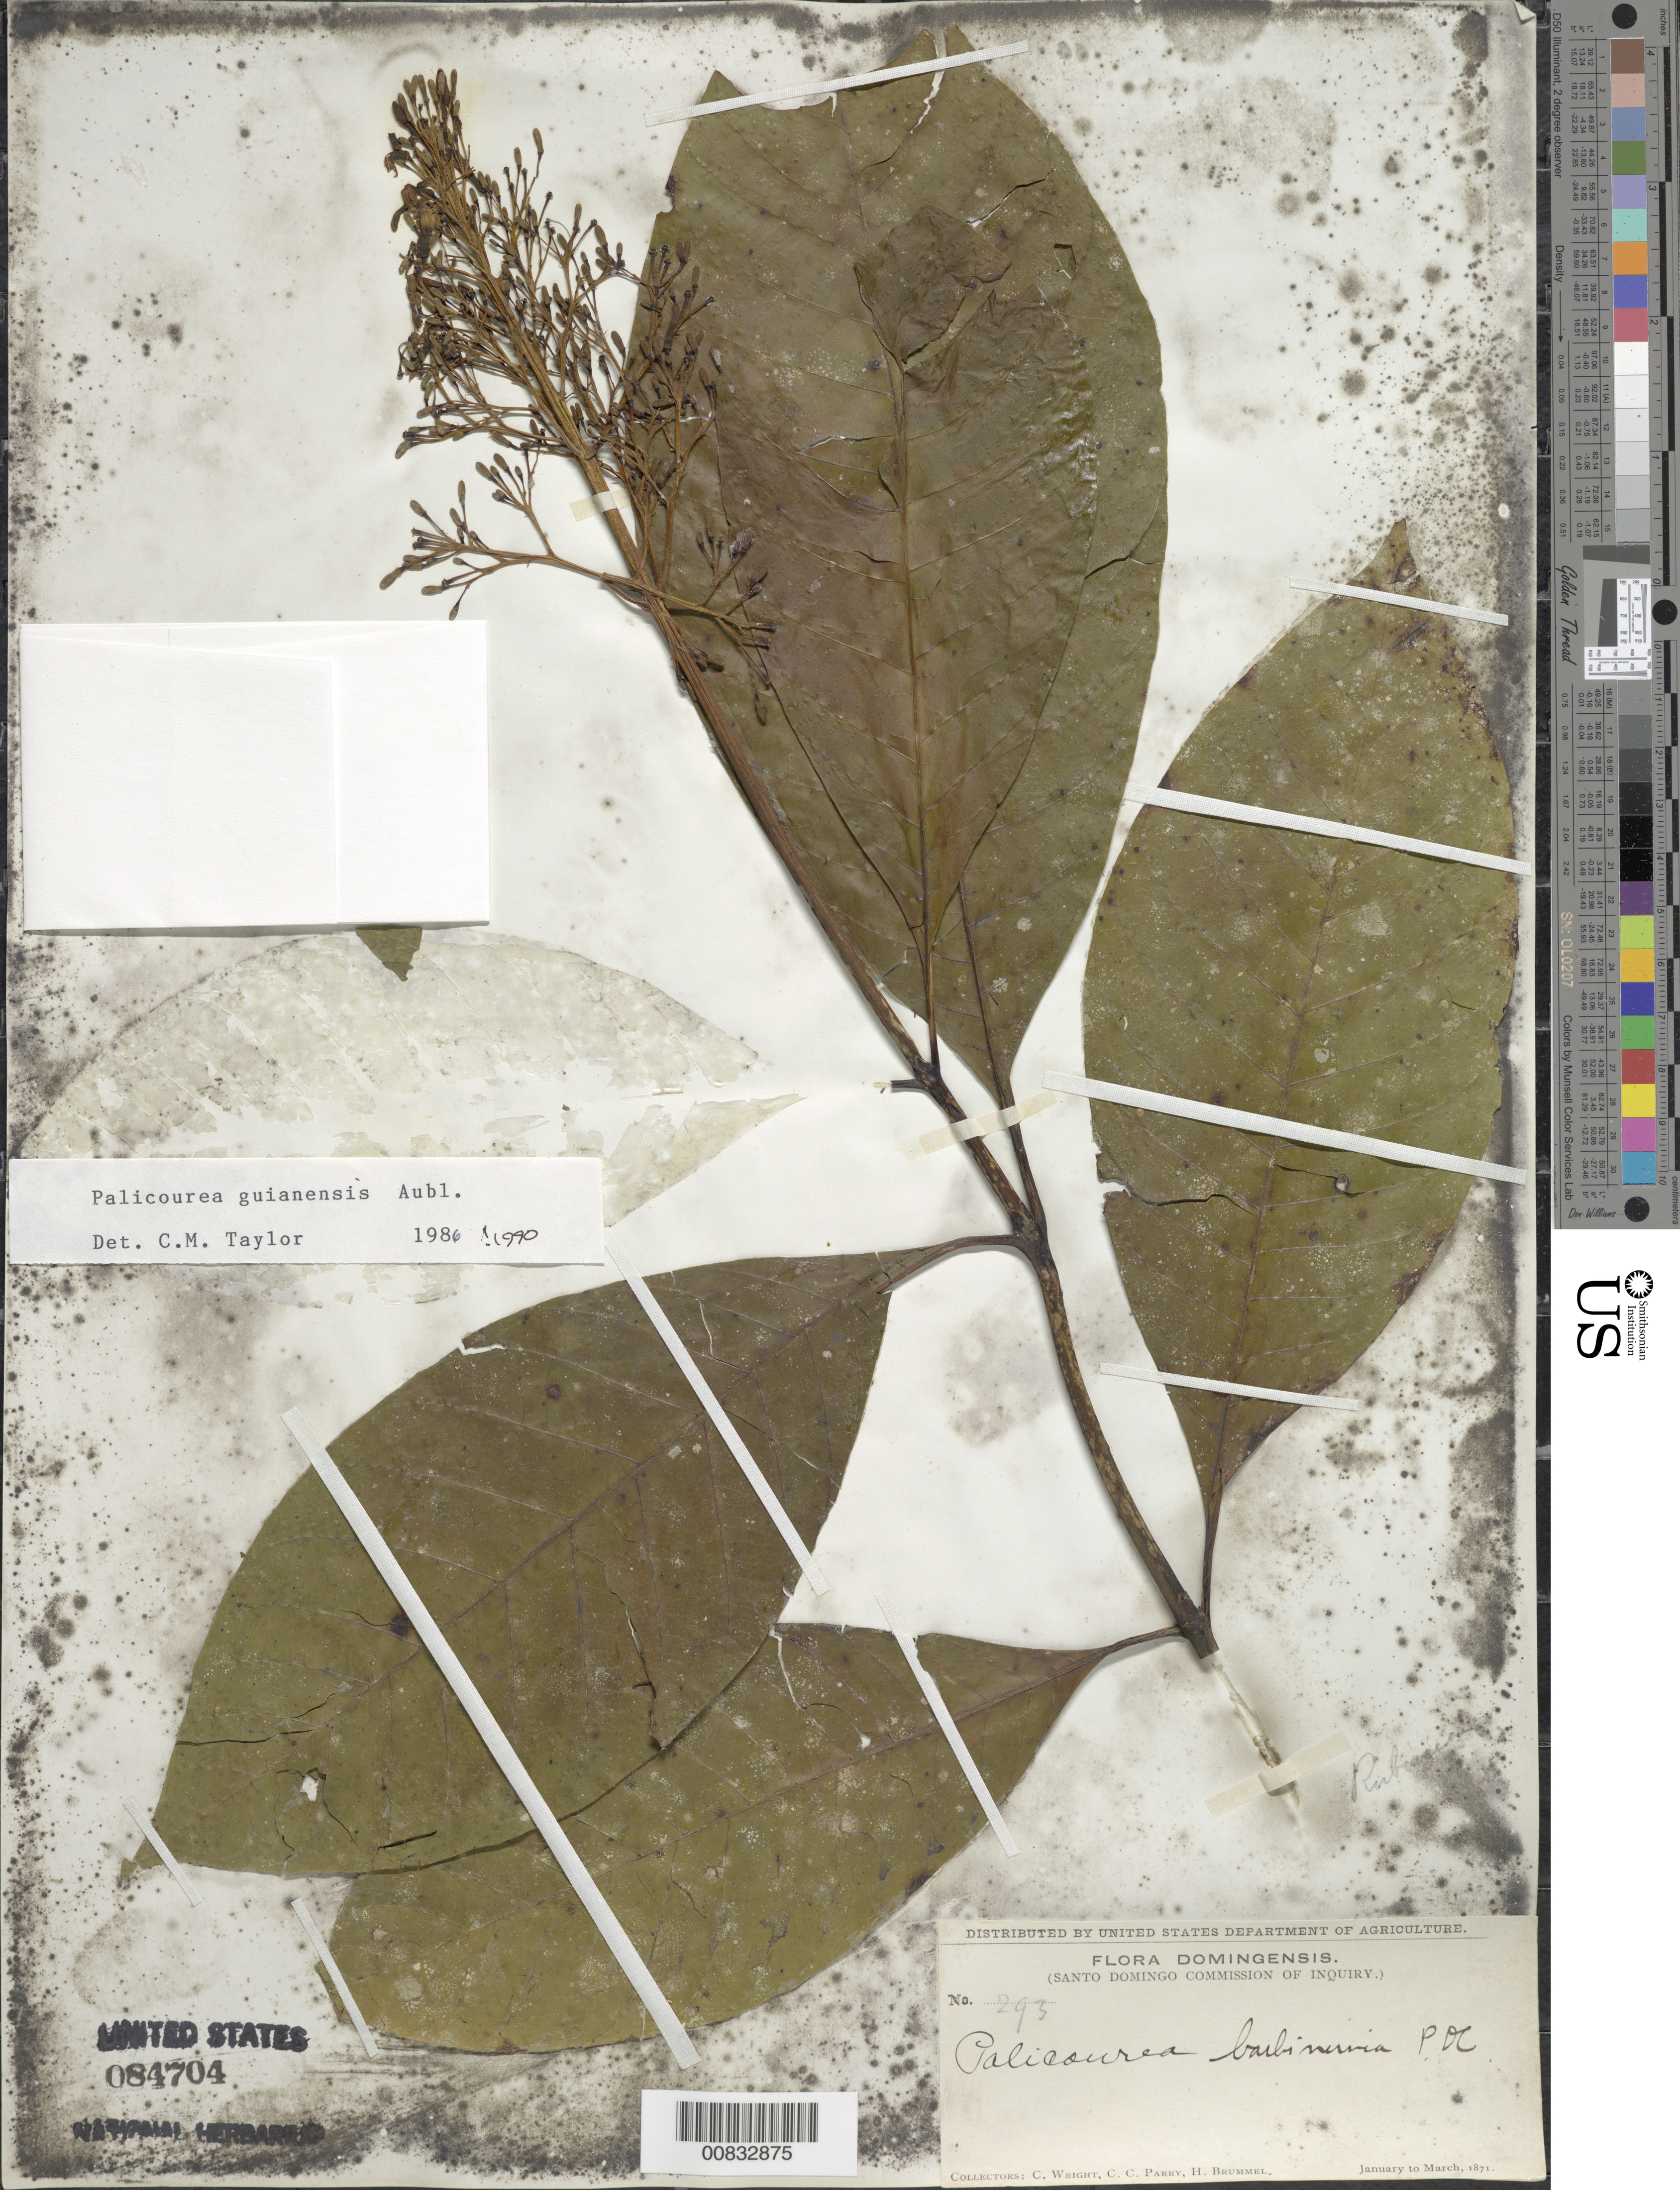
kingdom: Plantae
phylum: Tracheophyta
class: Magnoliopsida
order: Gentianales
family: Rubiaceae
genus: Palicourea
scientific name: Palicourea guianensis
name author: Aubl.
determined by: Taylor, Charlotte M.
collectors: C. Wright, C. C. Parry & H. Brummel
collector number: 293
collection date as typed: Jan 1871 to -- Mar 1871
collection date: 1871-01/1871-03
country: Dominican Republic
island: Hispaniola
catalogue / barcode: US 84704